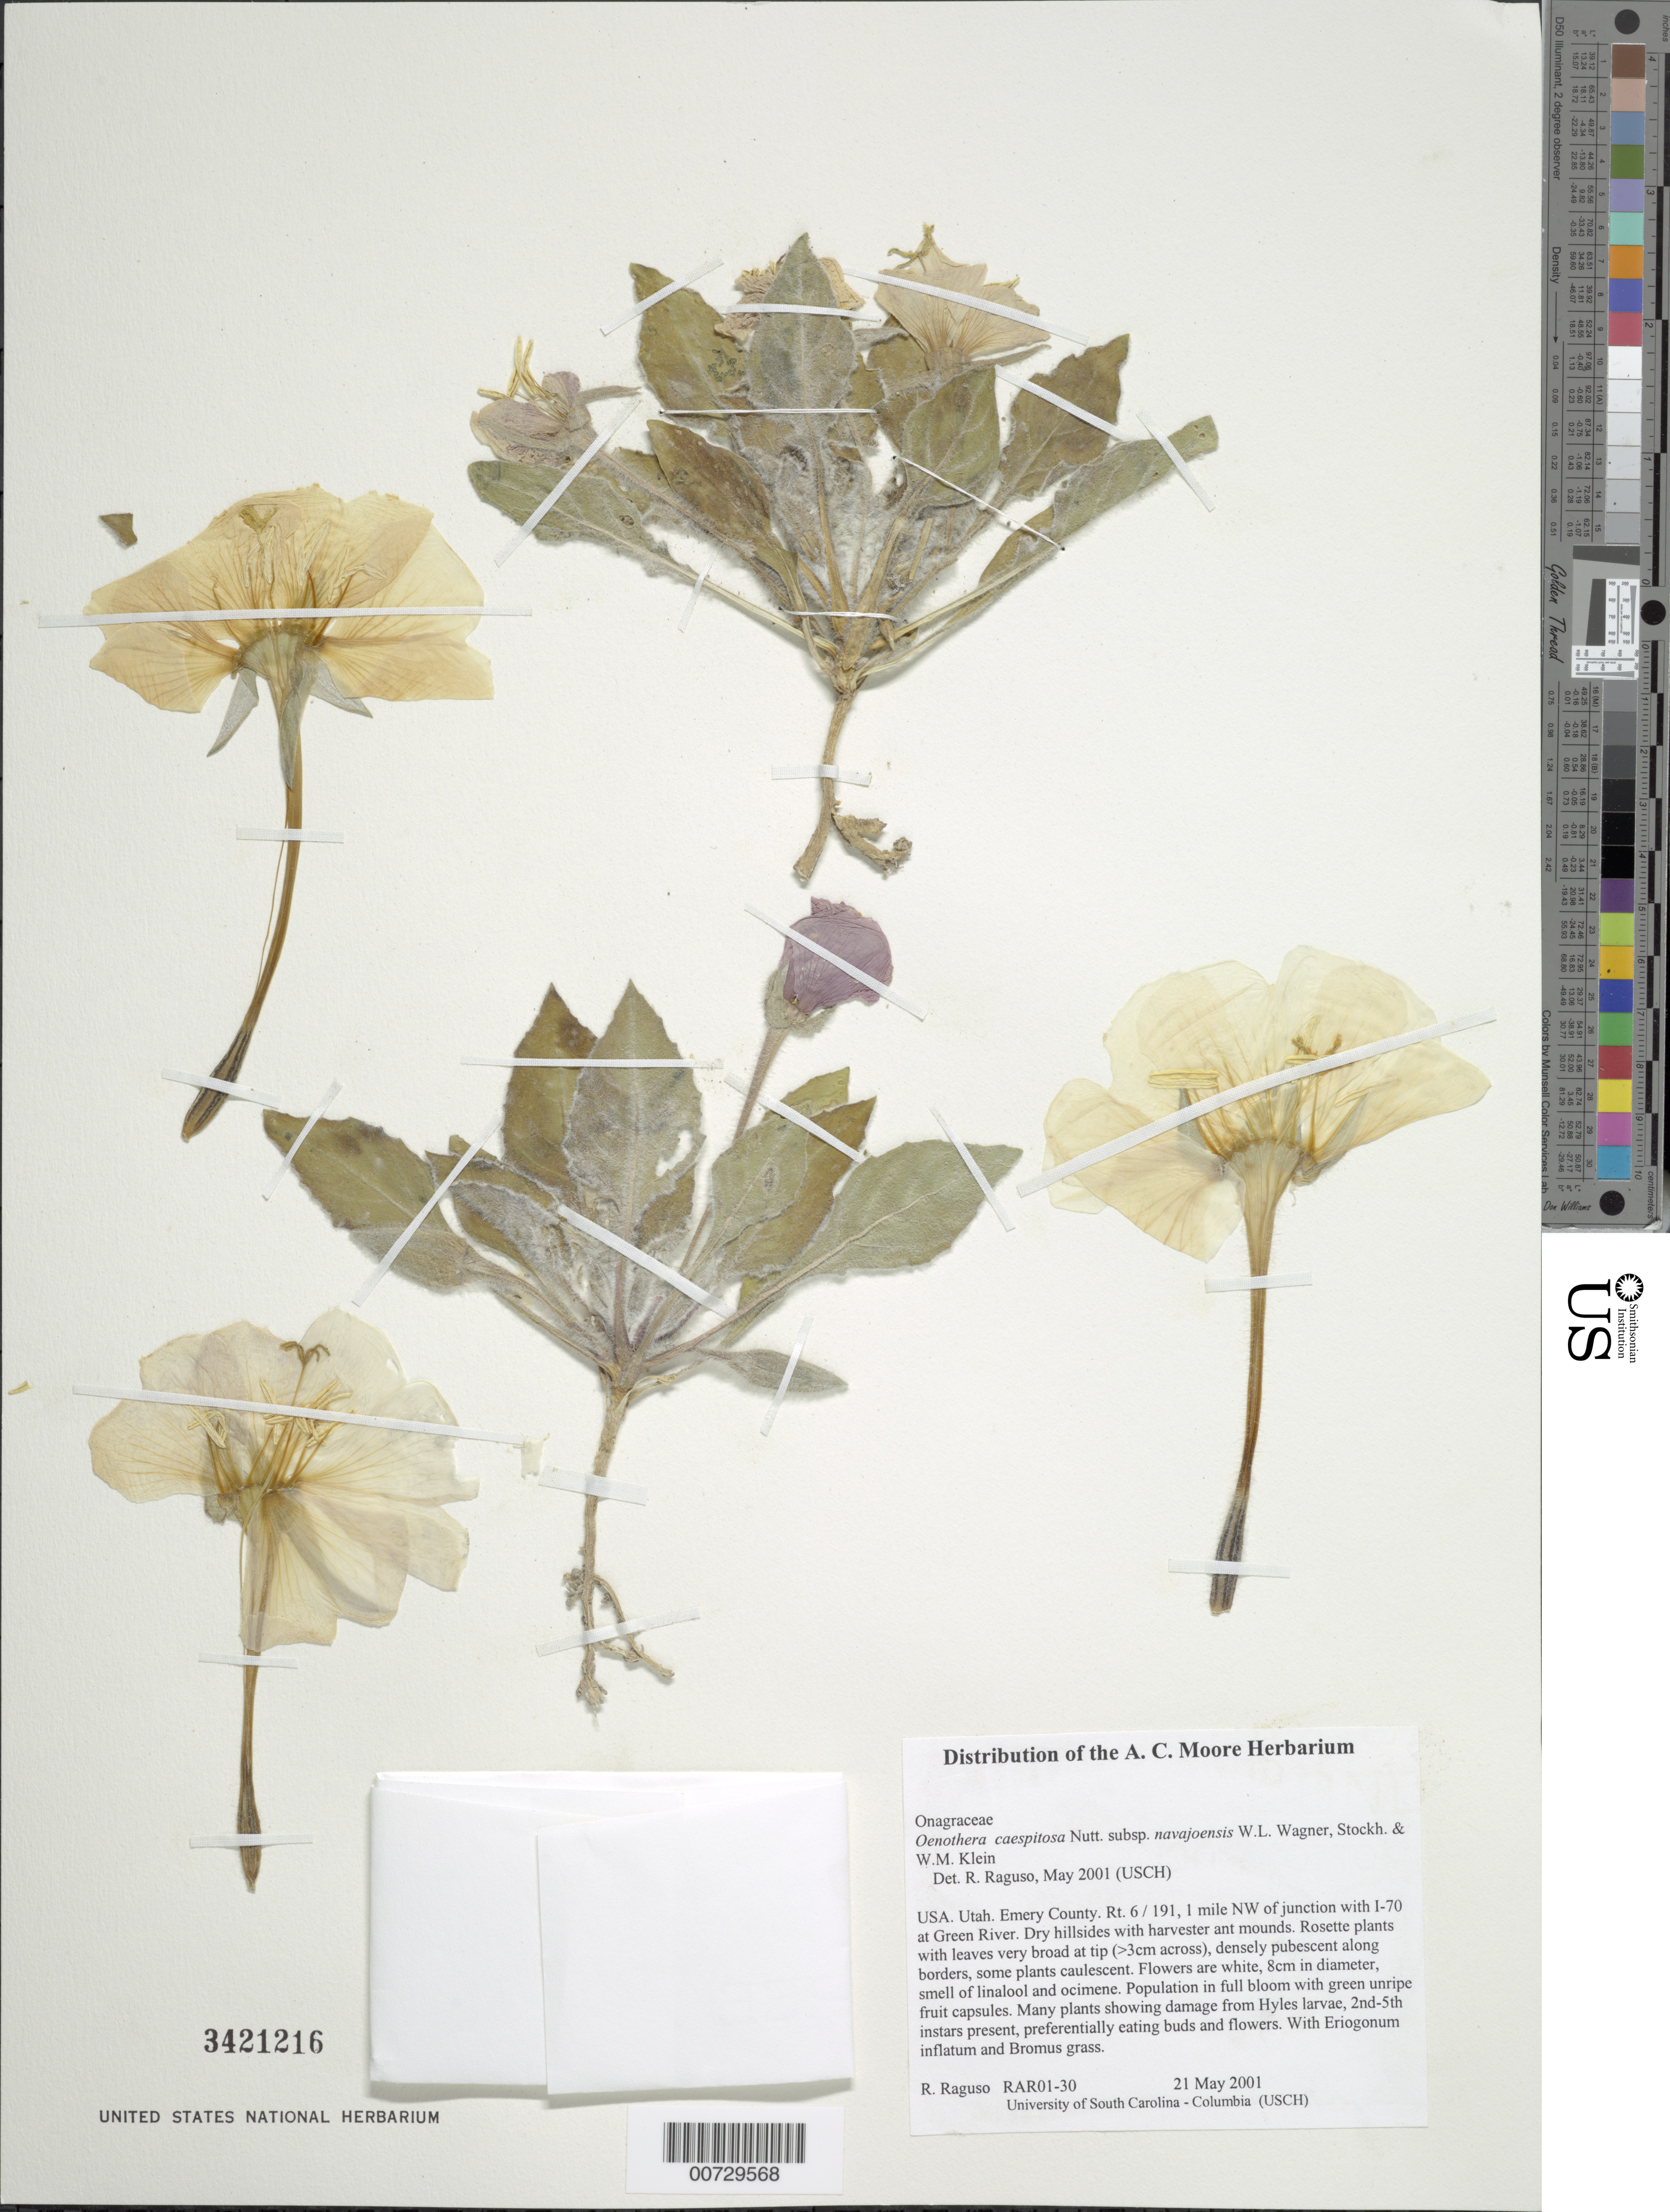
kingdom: Plantae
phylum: Tracheophyta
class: Magnoliopsida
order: Myrtales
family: Onagraceae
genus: Oenothera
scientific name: Oenothera cespitosa subsp. navajoensis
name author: W.L. Wagner et al.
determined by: Raguso, Robert A.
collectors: R. Raguso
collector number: RAR01-30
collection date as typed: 21 May 2001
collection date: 2001-05-21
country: United States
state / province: Utah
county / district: Emery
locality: Rt. 6 / 191, 1 mile NW of junction with I-70 at Green River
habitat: Dry hillsides with harvester ant mounds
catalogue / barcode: US 3421216